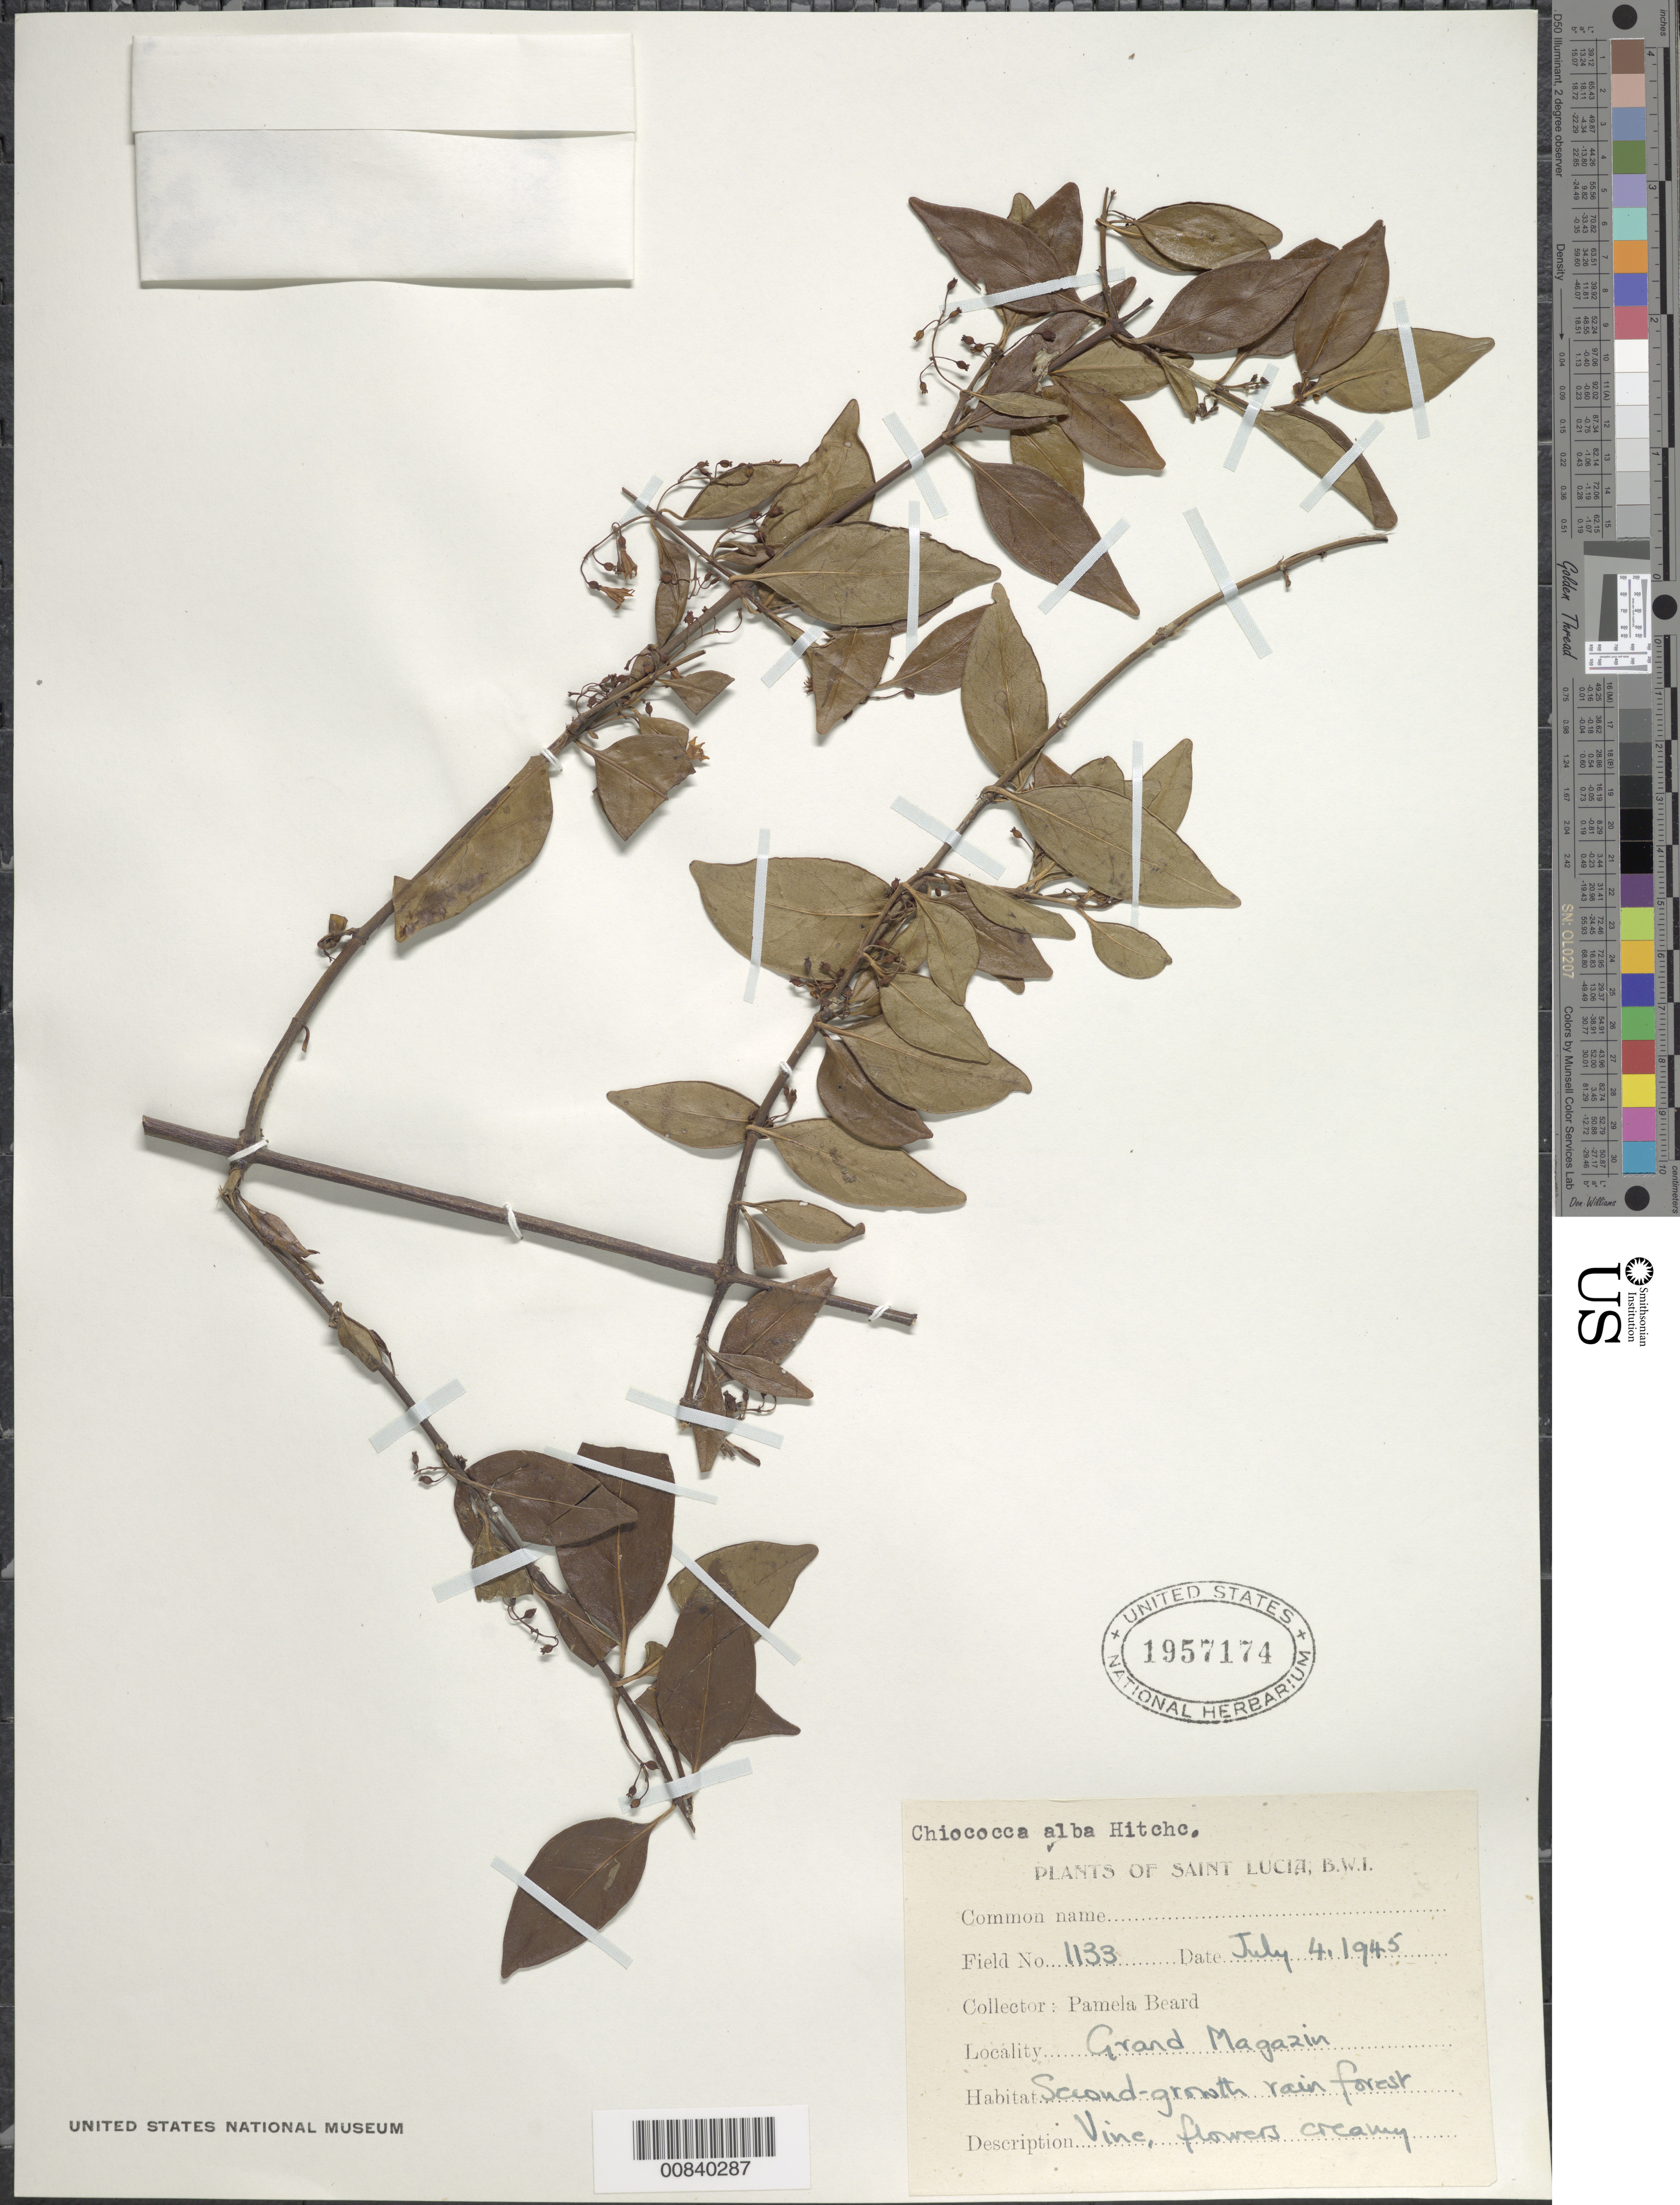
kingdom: Plantae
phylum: Tracheophyta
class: Magnoliopsida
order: Gentianales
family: Rubiaceae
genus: Chiococca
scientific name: Chiococca alba subsp. alba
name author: (L.) Hitchc.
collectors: P. Beard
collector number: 1133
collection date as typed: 04 Jul 1945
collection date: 1945-07-04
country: St. Lucia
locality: Grand Magazin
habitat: Second-growth rainforest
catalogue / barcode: US 1957174